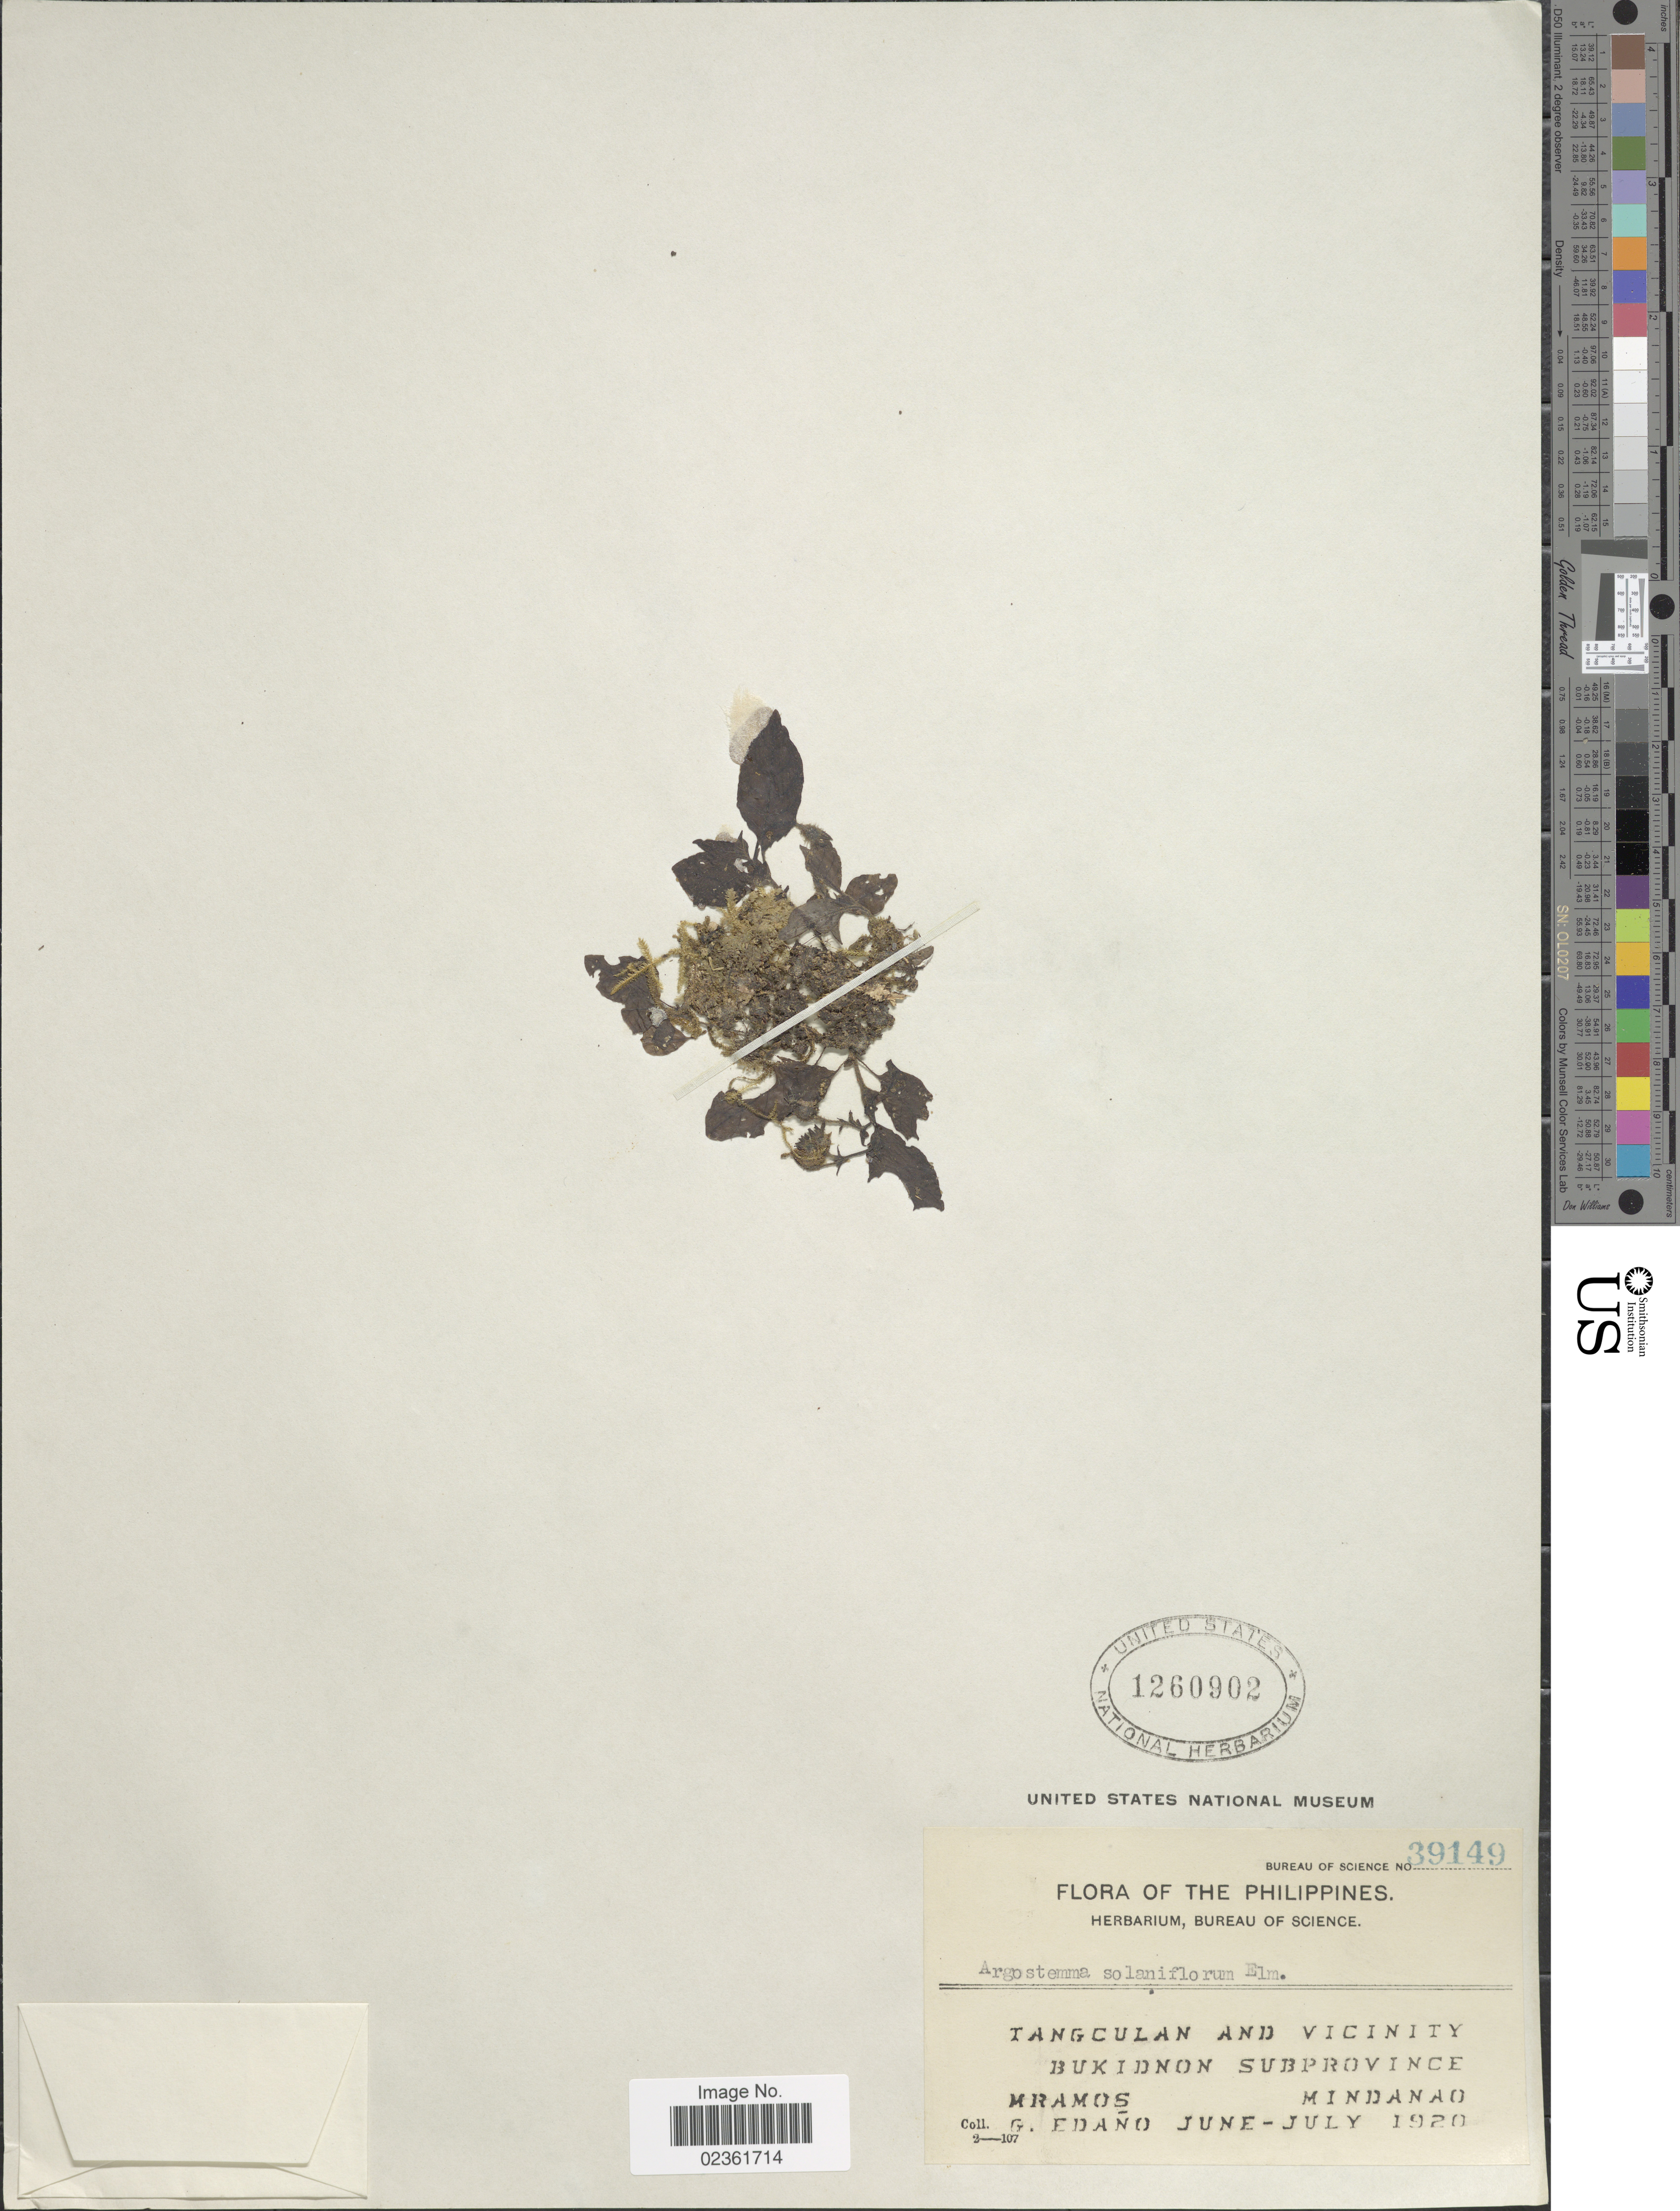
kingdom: Plantae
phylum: Tracheophyta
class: Magnoliopsida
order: Gentianales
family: Rubiaceae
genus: Argostemma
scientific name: Argostemma solaniflorum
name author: Elmer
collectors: M. Ramos & G. Edaño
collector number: Bureau of Science 39149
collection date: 1920-06/1920-07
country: Philippines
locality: Tangculan and vicinity, Bukidnon Subprovince, Mindanao.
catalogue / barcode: US 1260902